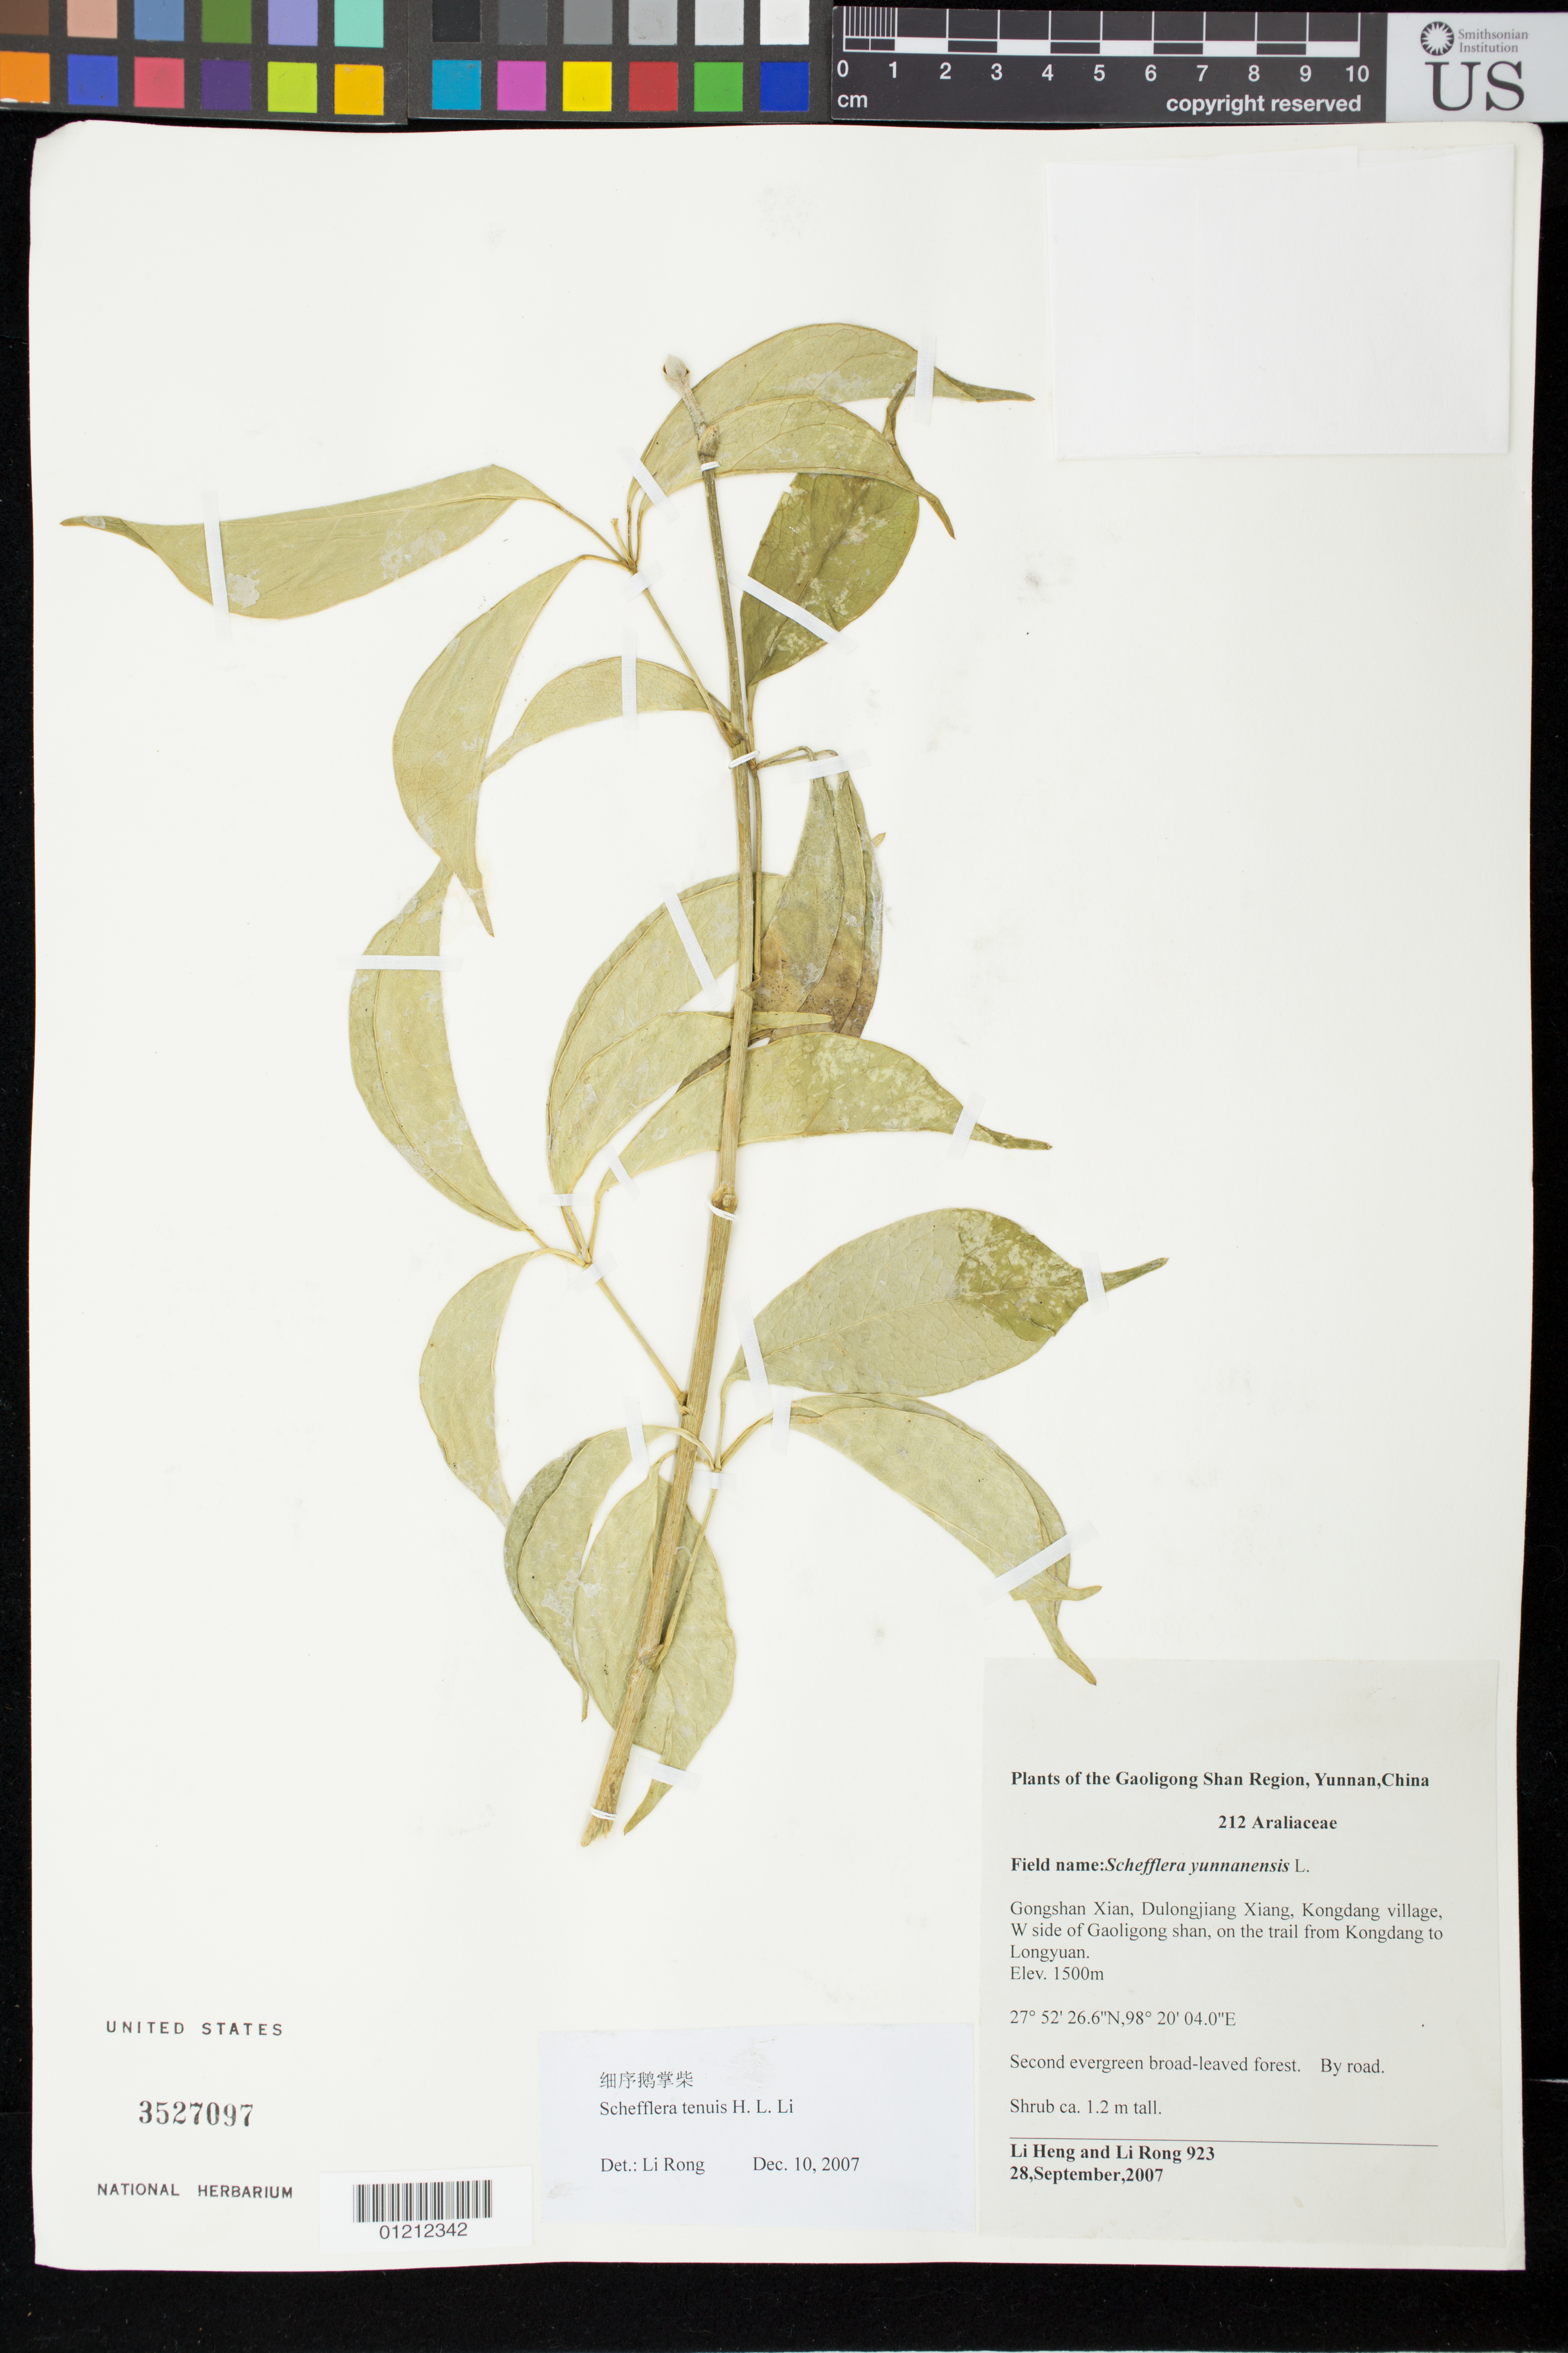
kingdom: Plantae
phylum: Tracheophyta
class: Magnoliopsida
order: Apiales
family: Araliaceae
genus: Schefflera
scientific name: Schefflera tenuis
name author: H.L. Li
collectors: L. Heng & R. Li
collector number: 923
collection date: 2007-09-28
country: China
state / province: Yunnan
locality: Gongshan Xian, Dulongjiang Xiang, Kongdang village, W side of Gaoligong shan, on the trail from Kongdang to Longyuan. Second evergreen broad-leaved forest. By road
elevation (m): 1500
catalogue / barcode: US 3527097